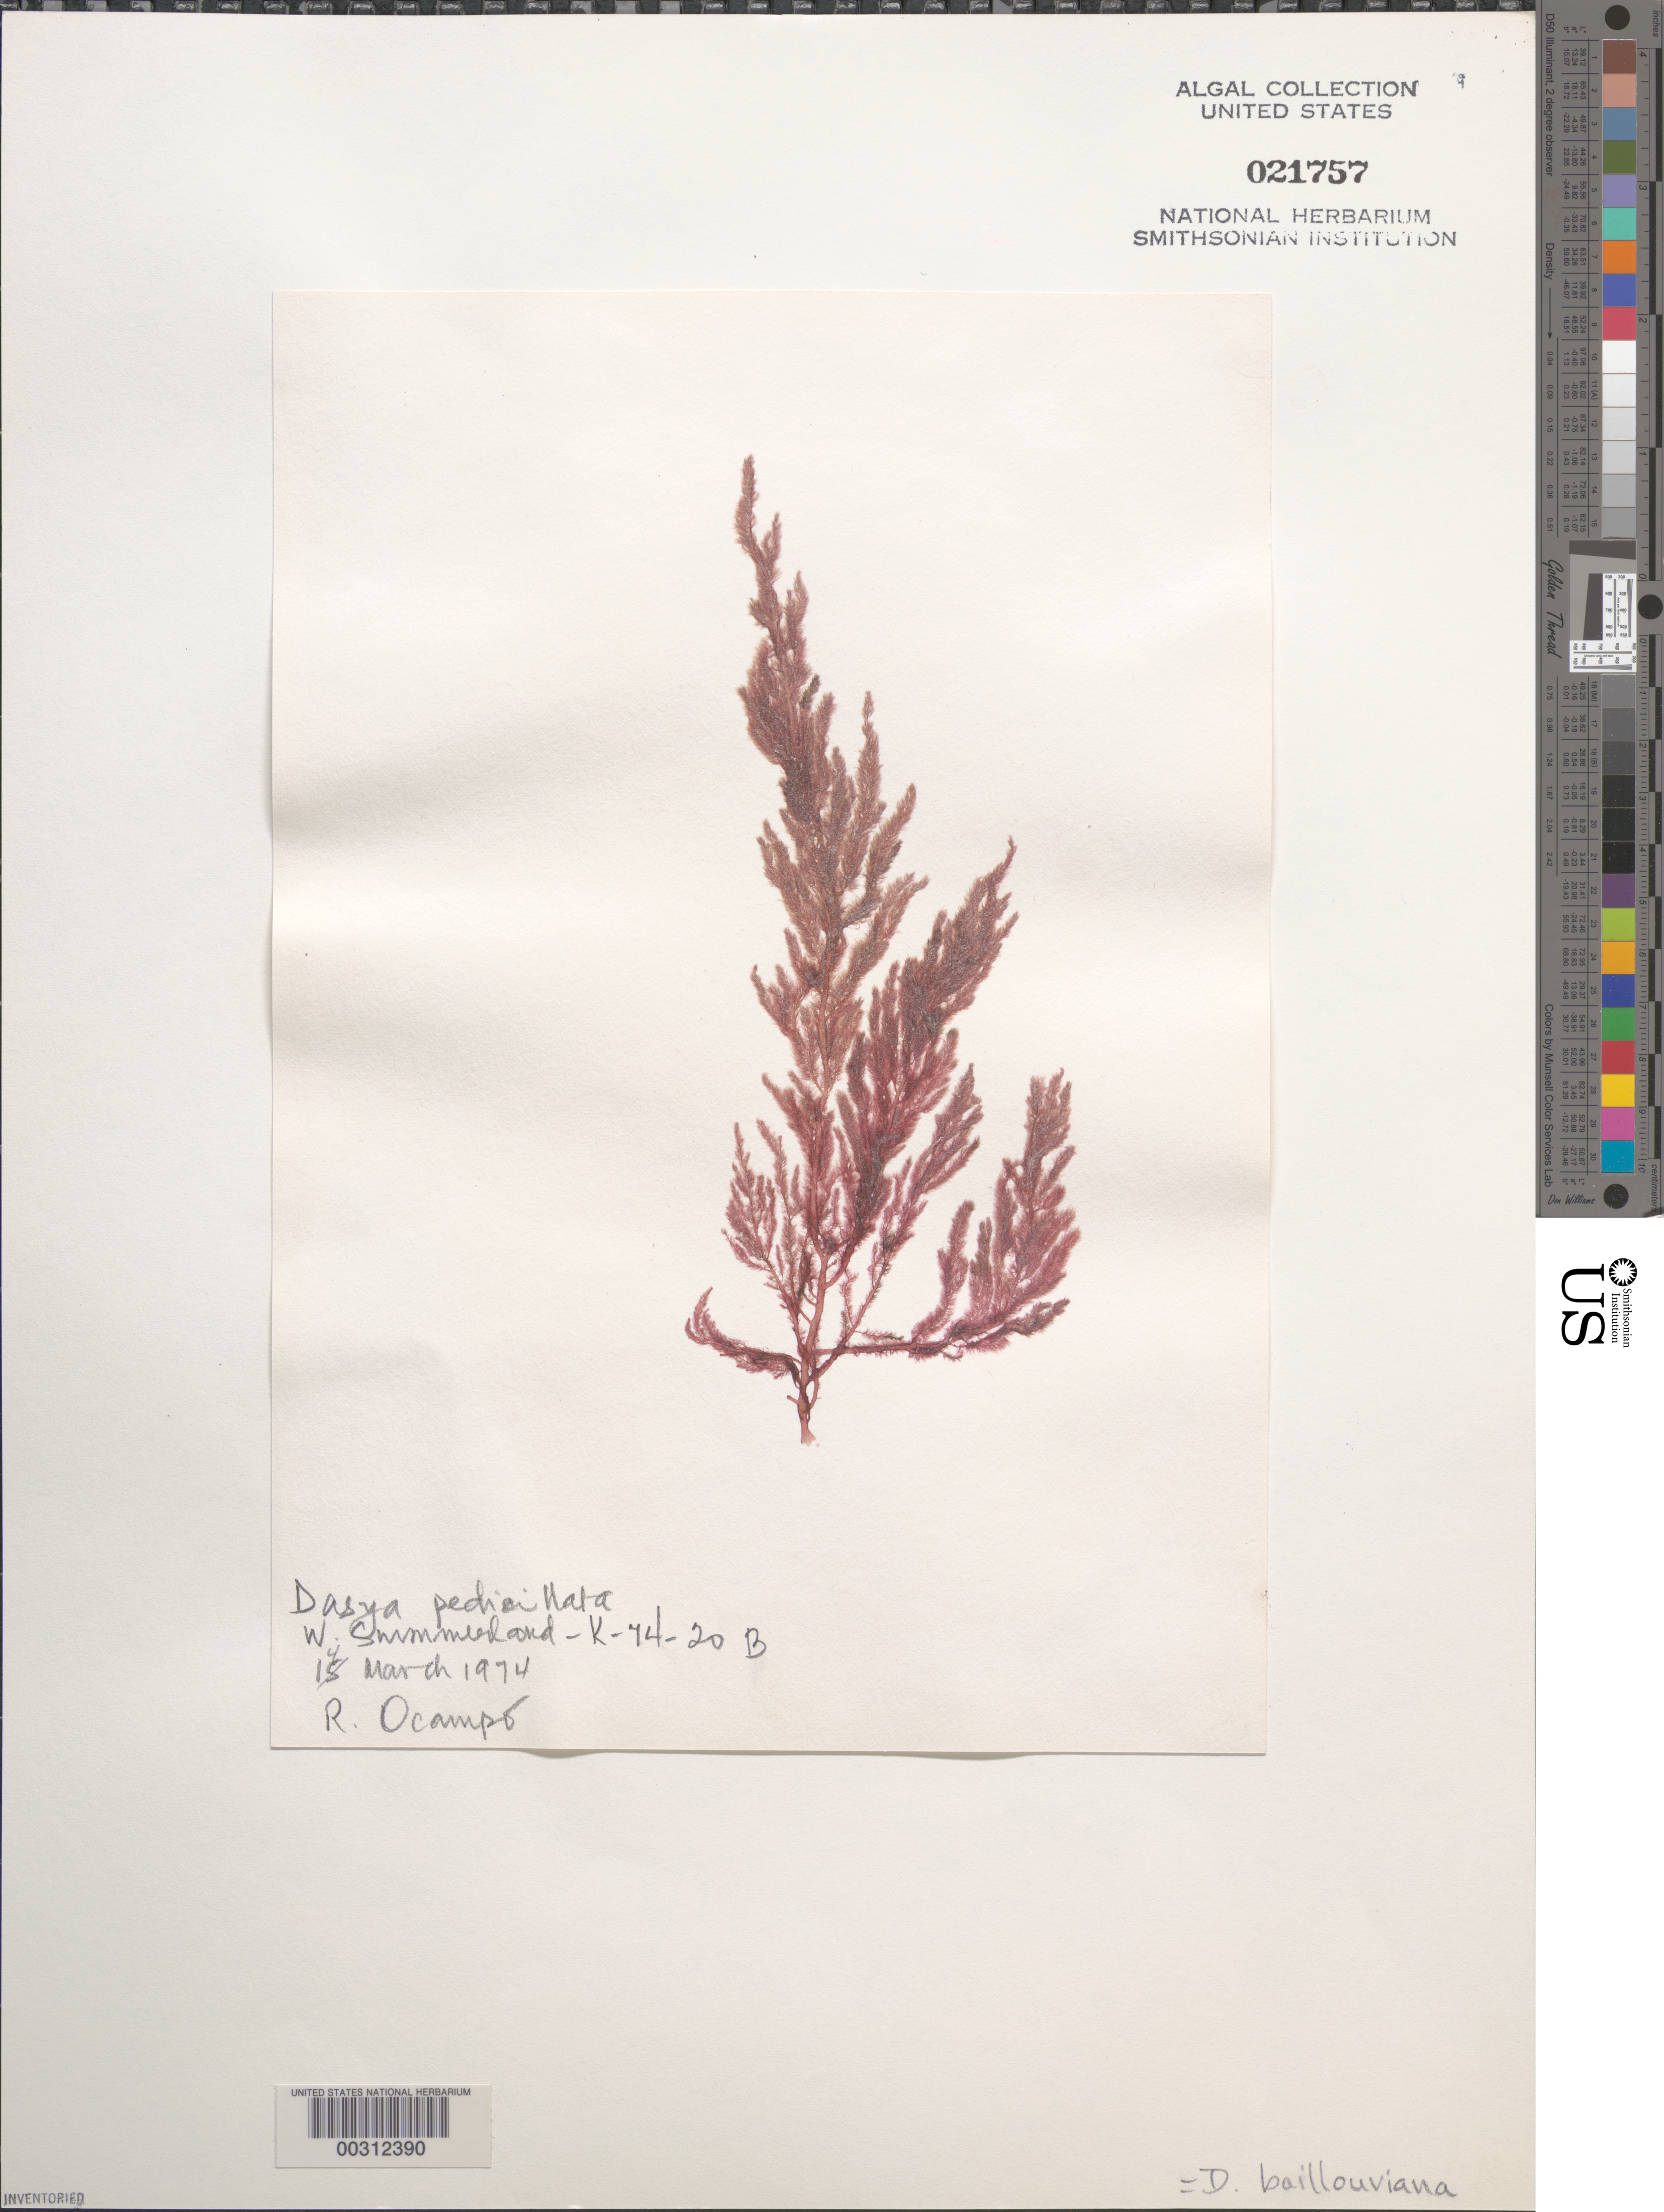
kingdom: Plantae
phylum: Rhodophyta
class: Florideophyceae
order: Ceramiales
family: Dasyaceae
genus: Dasya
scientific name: Dasya pedicellata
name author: (C. Agardh) C. Agardh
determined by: Algae name updating Project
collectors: R. Ocampo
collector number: K-74-20b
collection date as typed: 14 Mar 1974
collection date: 1974-03-14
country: United States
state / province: Florida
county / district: Monroe County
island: West Summerland Key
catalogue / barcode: US 21757